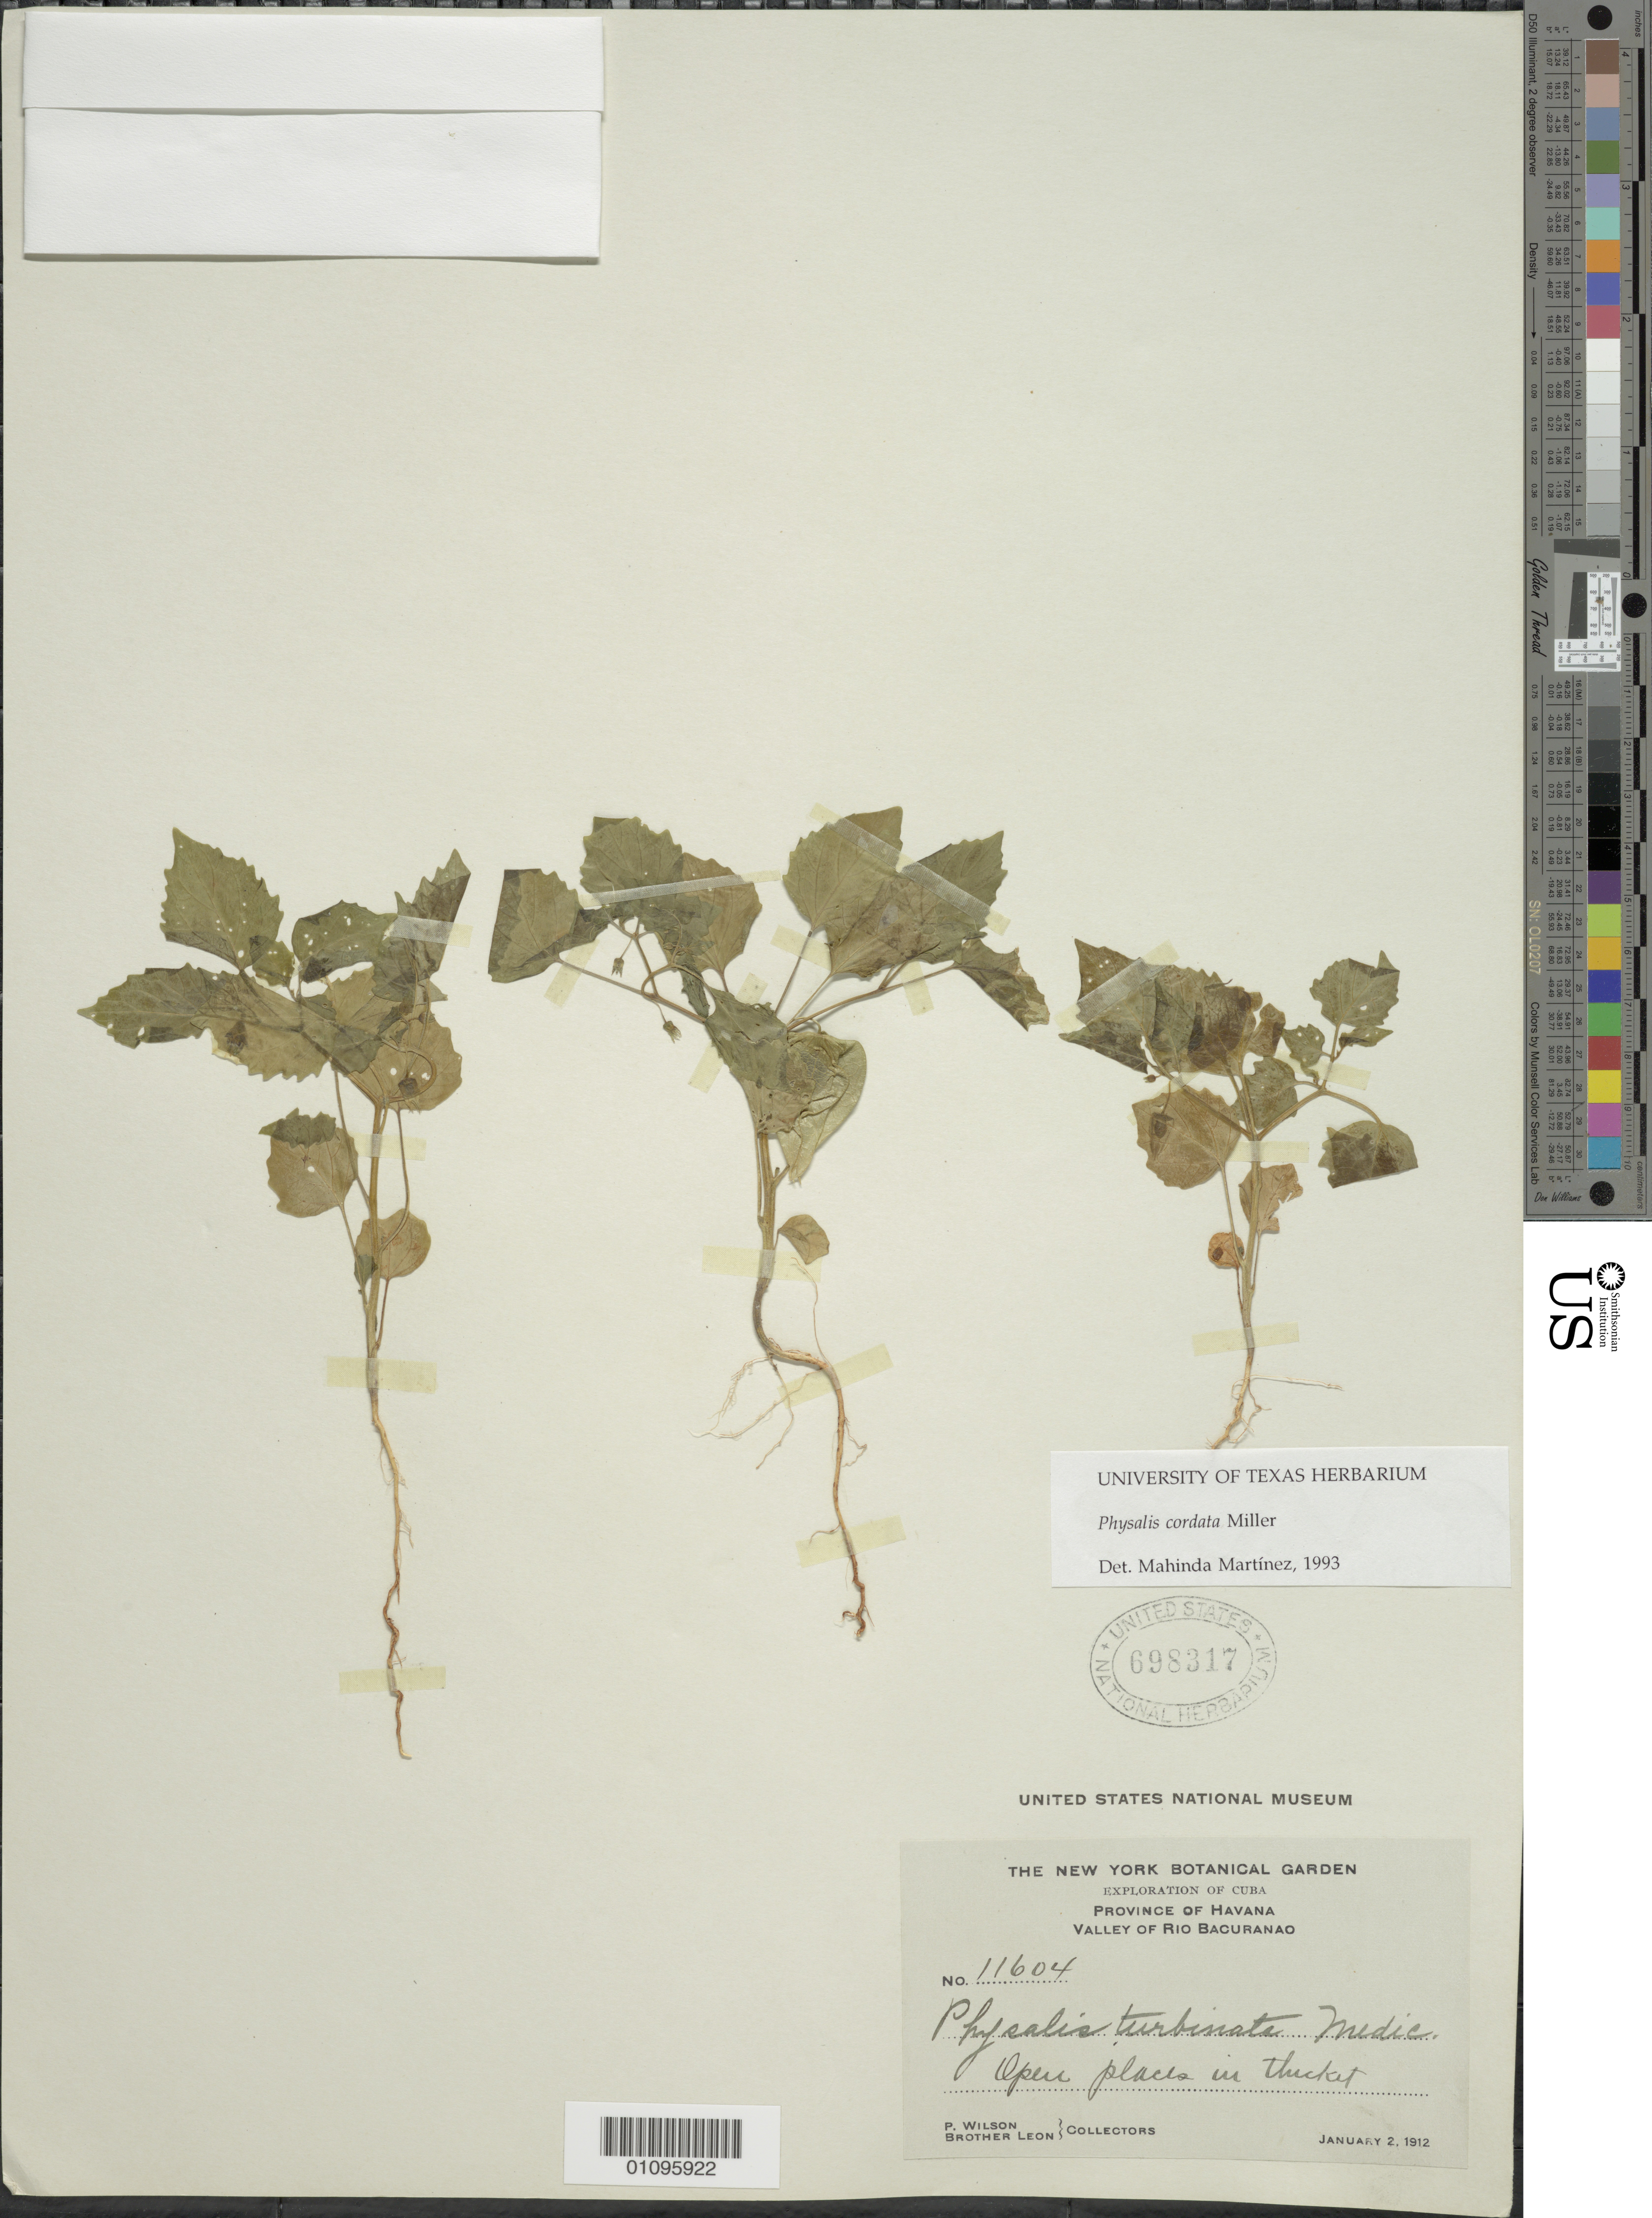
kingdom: Plantae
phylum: Tracheophyta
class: Magnoliopsida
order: Solanales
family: Solanaceae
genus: Physalis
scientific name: Physalis cordata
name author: Mill.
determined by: Martinez, M.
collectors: P. Wilson & Bro. León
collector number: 11604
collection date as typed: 02 Jan 1912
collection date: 1912-01-02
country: Cuba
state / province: La Habana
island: Cuba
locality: Río Bacuranao valley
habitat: Open places in thicket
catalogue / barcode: US 698317